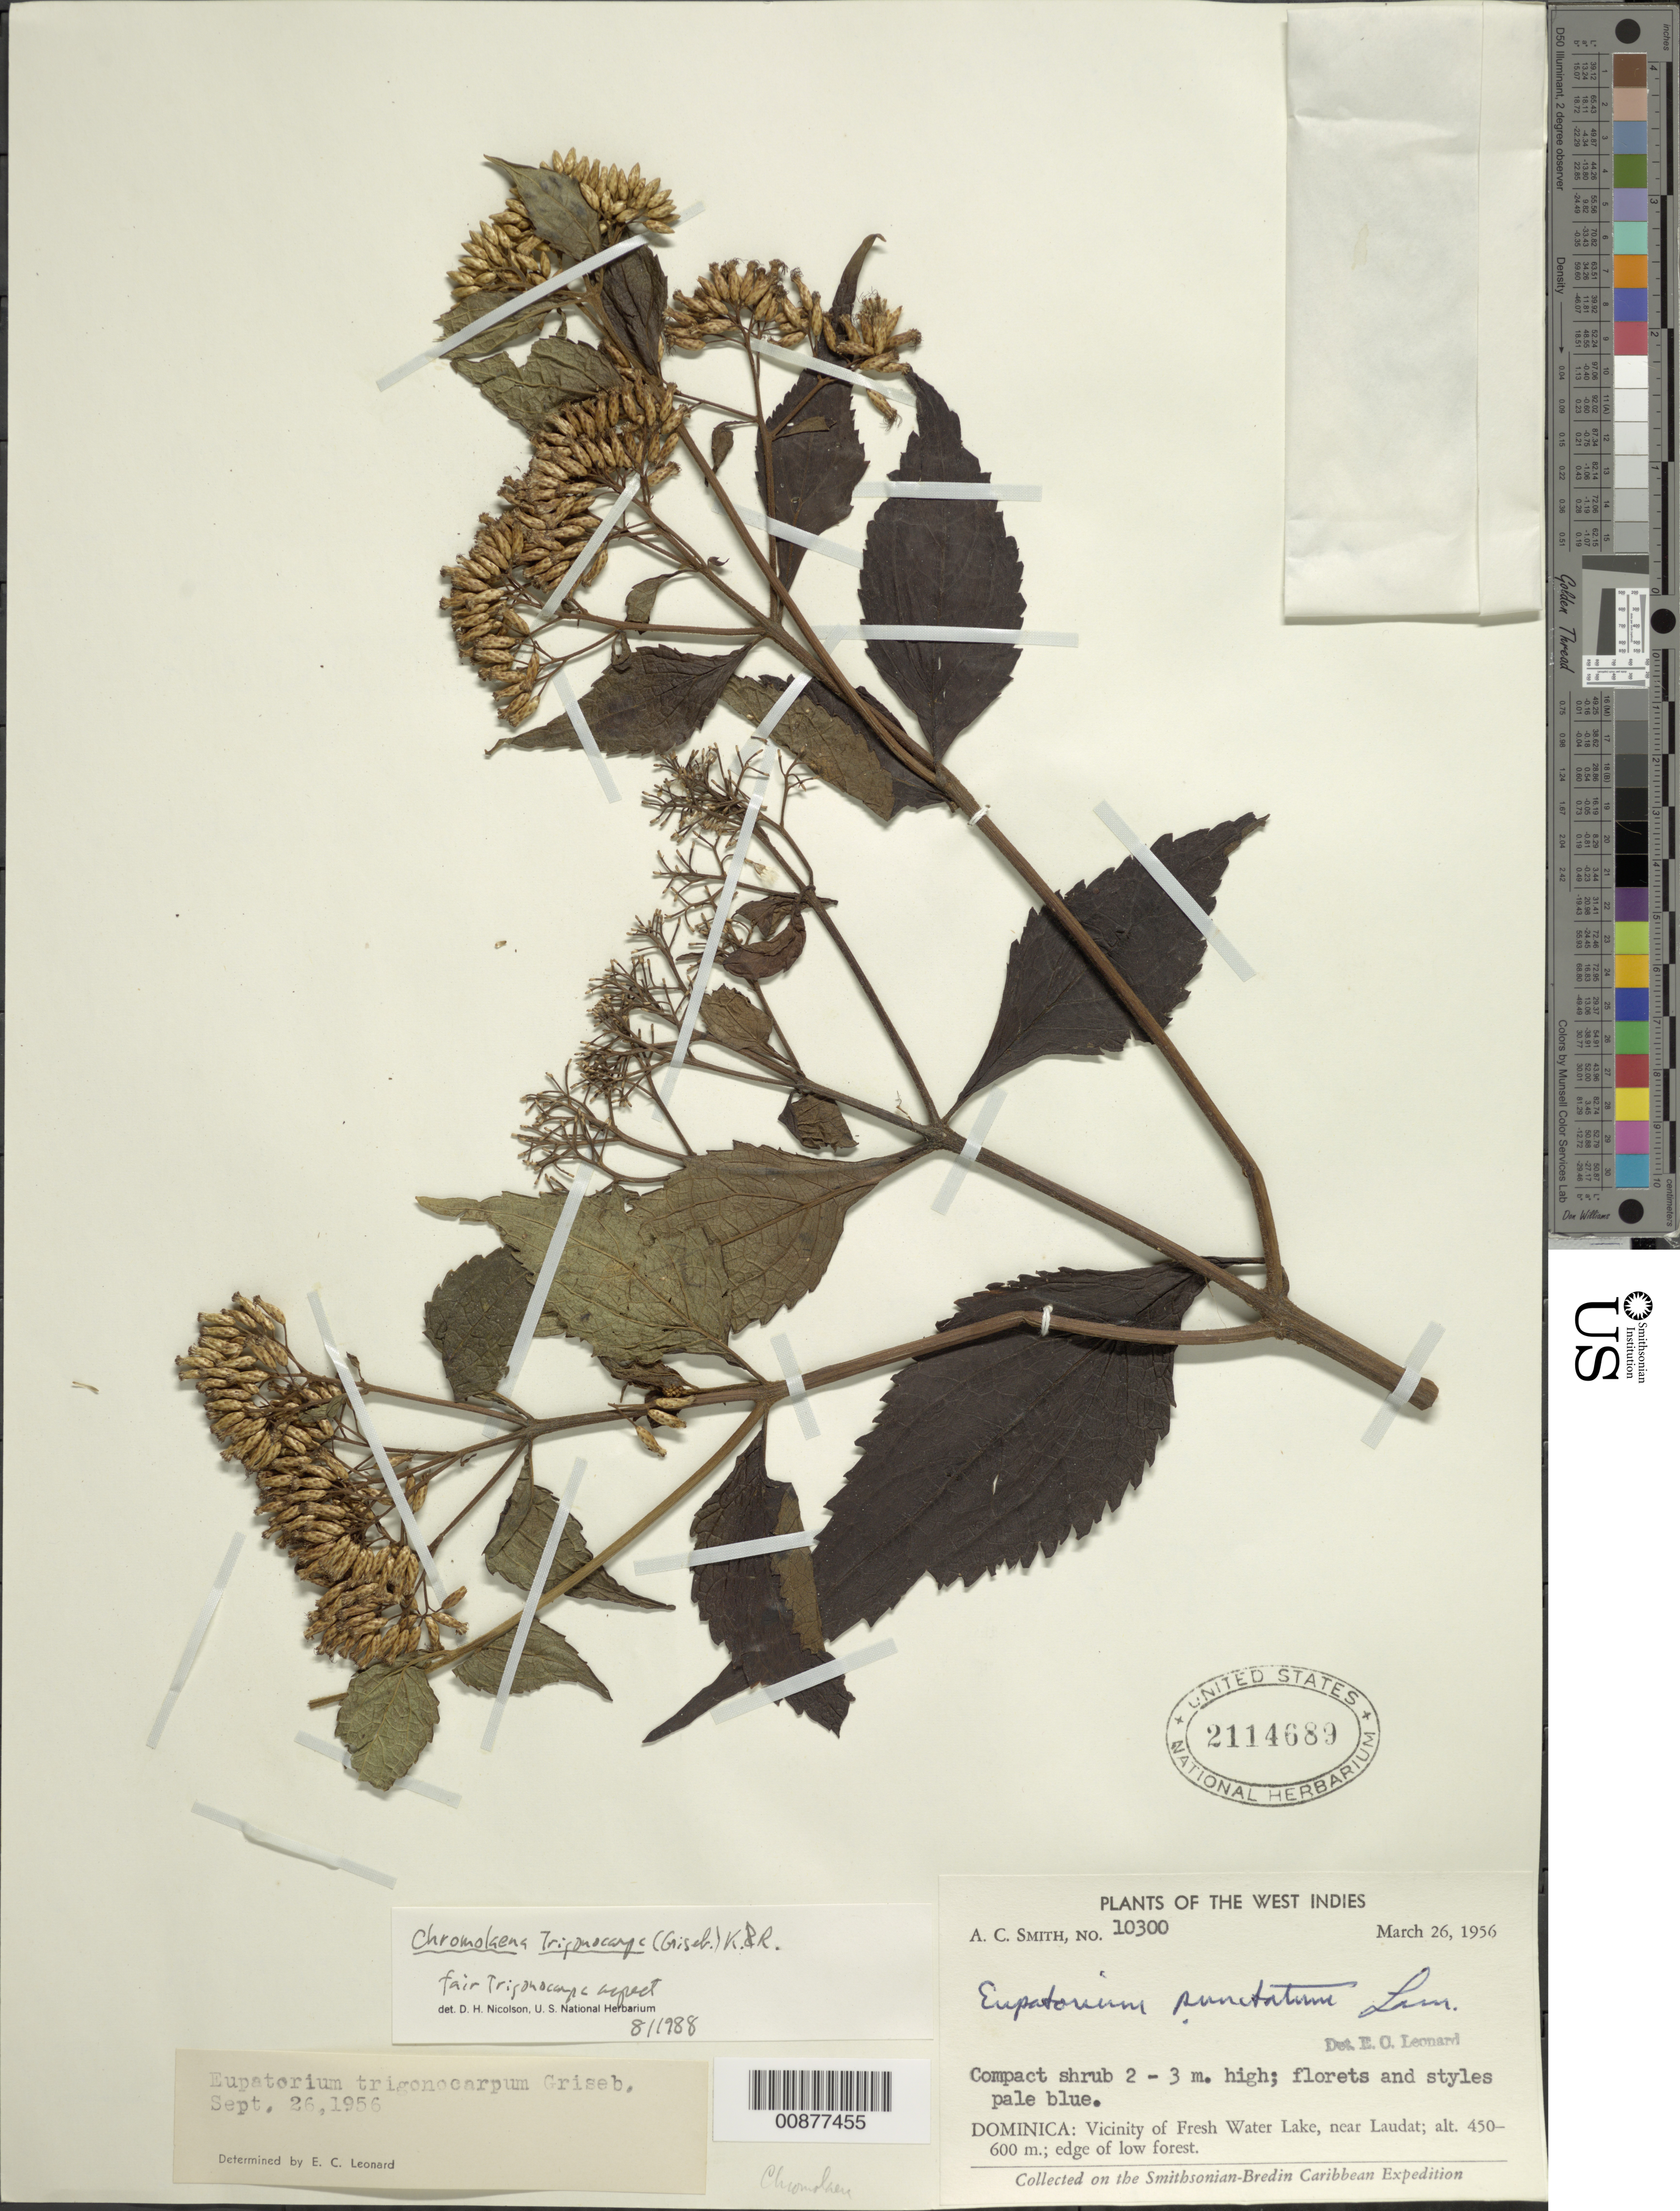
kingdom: Plantae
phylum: Tracheophyta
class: Magnoliopsida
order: Asterales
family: Asteraceae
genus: Chromolaena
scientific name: Chromolaena trigonocarpa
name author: (Griseb.) R.M. King & H. Rob.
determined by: Nicolson, Dan H.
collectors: A. C. Smith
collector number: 10300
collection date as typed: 26 Mar 1956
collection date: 1956-03-26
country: Dominica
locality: Vicinity of Fresh Water Lake, near Laudat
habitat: Edge of low forest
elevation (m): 450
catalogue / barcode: US 2114689